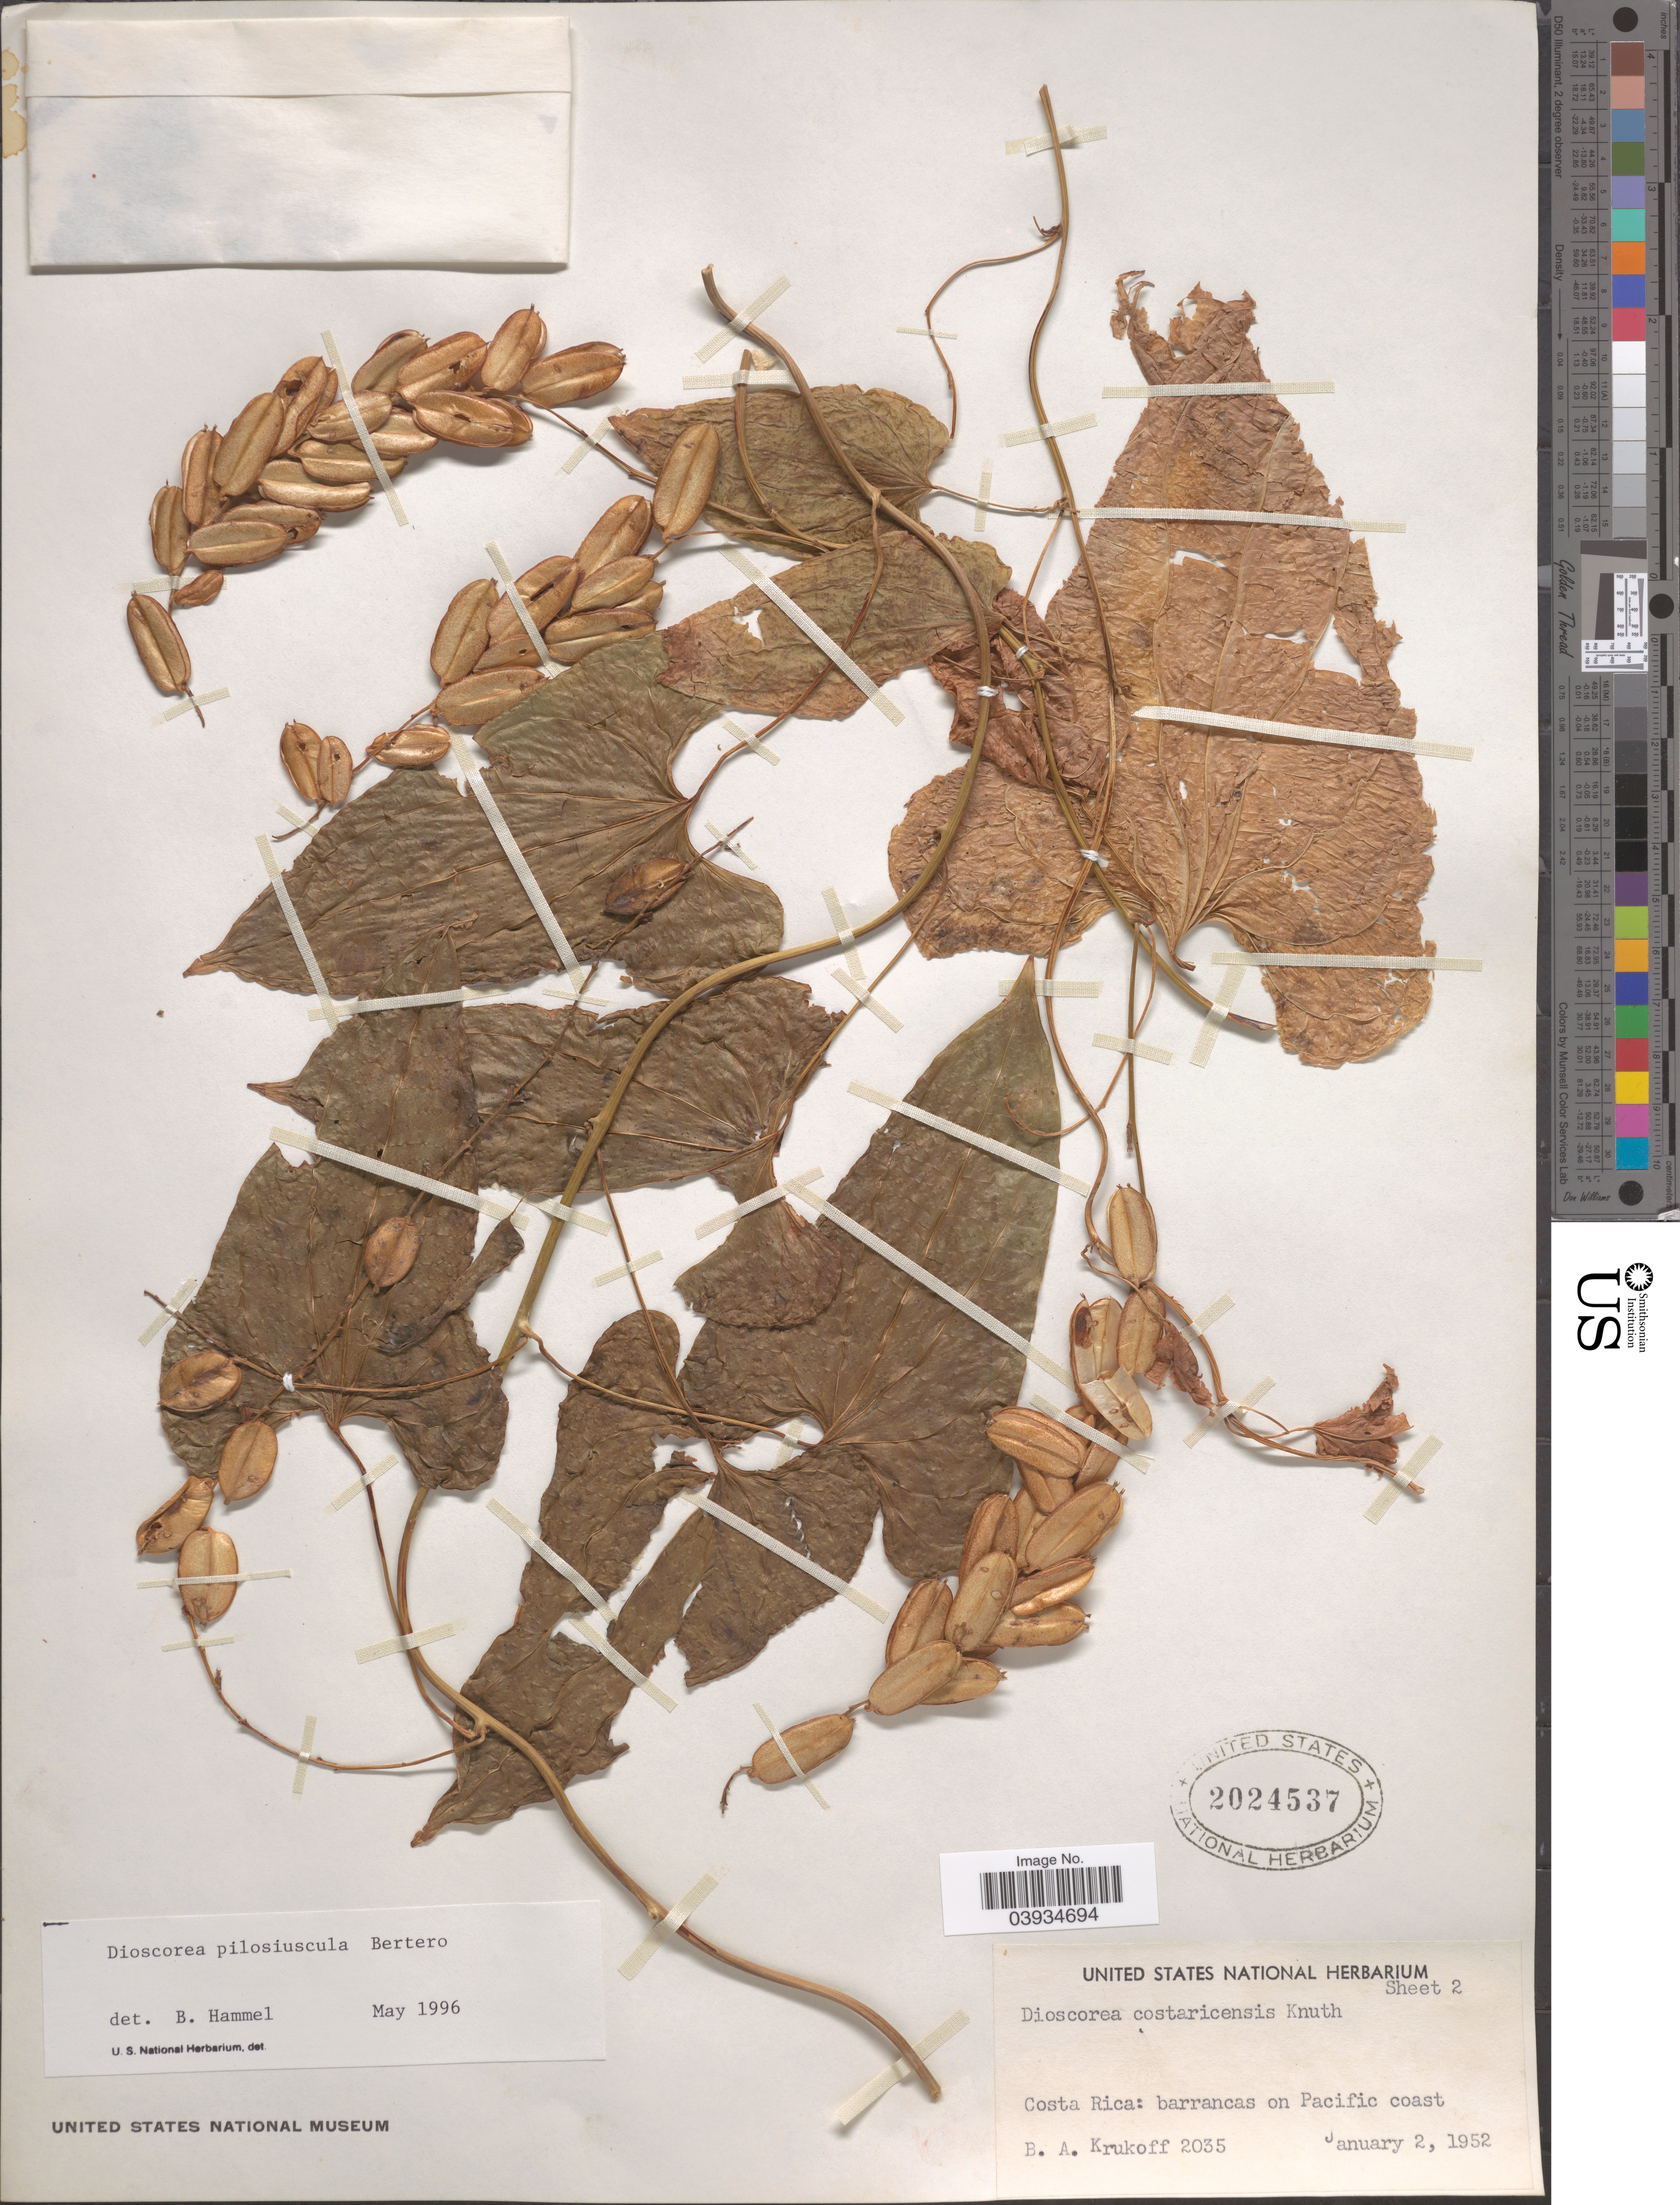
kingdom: Plantae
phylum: Tracheophyta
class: Liliopsida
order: Dioscoreales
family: Dioscoreaceae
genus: Dioscorea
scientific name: Dioscorea pilosiuscula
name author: Bertero ex Spreng.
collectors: B. A. Krukoff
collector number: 2035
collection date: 1952-01-02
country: Costa Rica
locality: Barrancas on Pacific coast.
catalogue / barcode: US 2024537